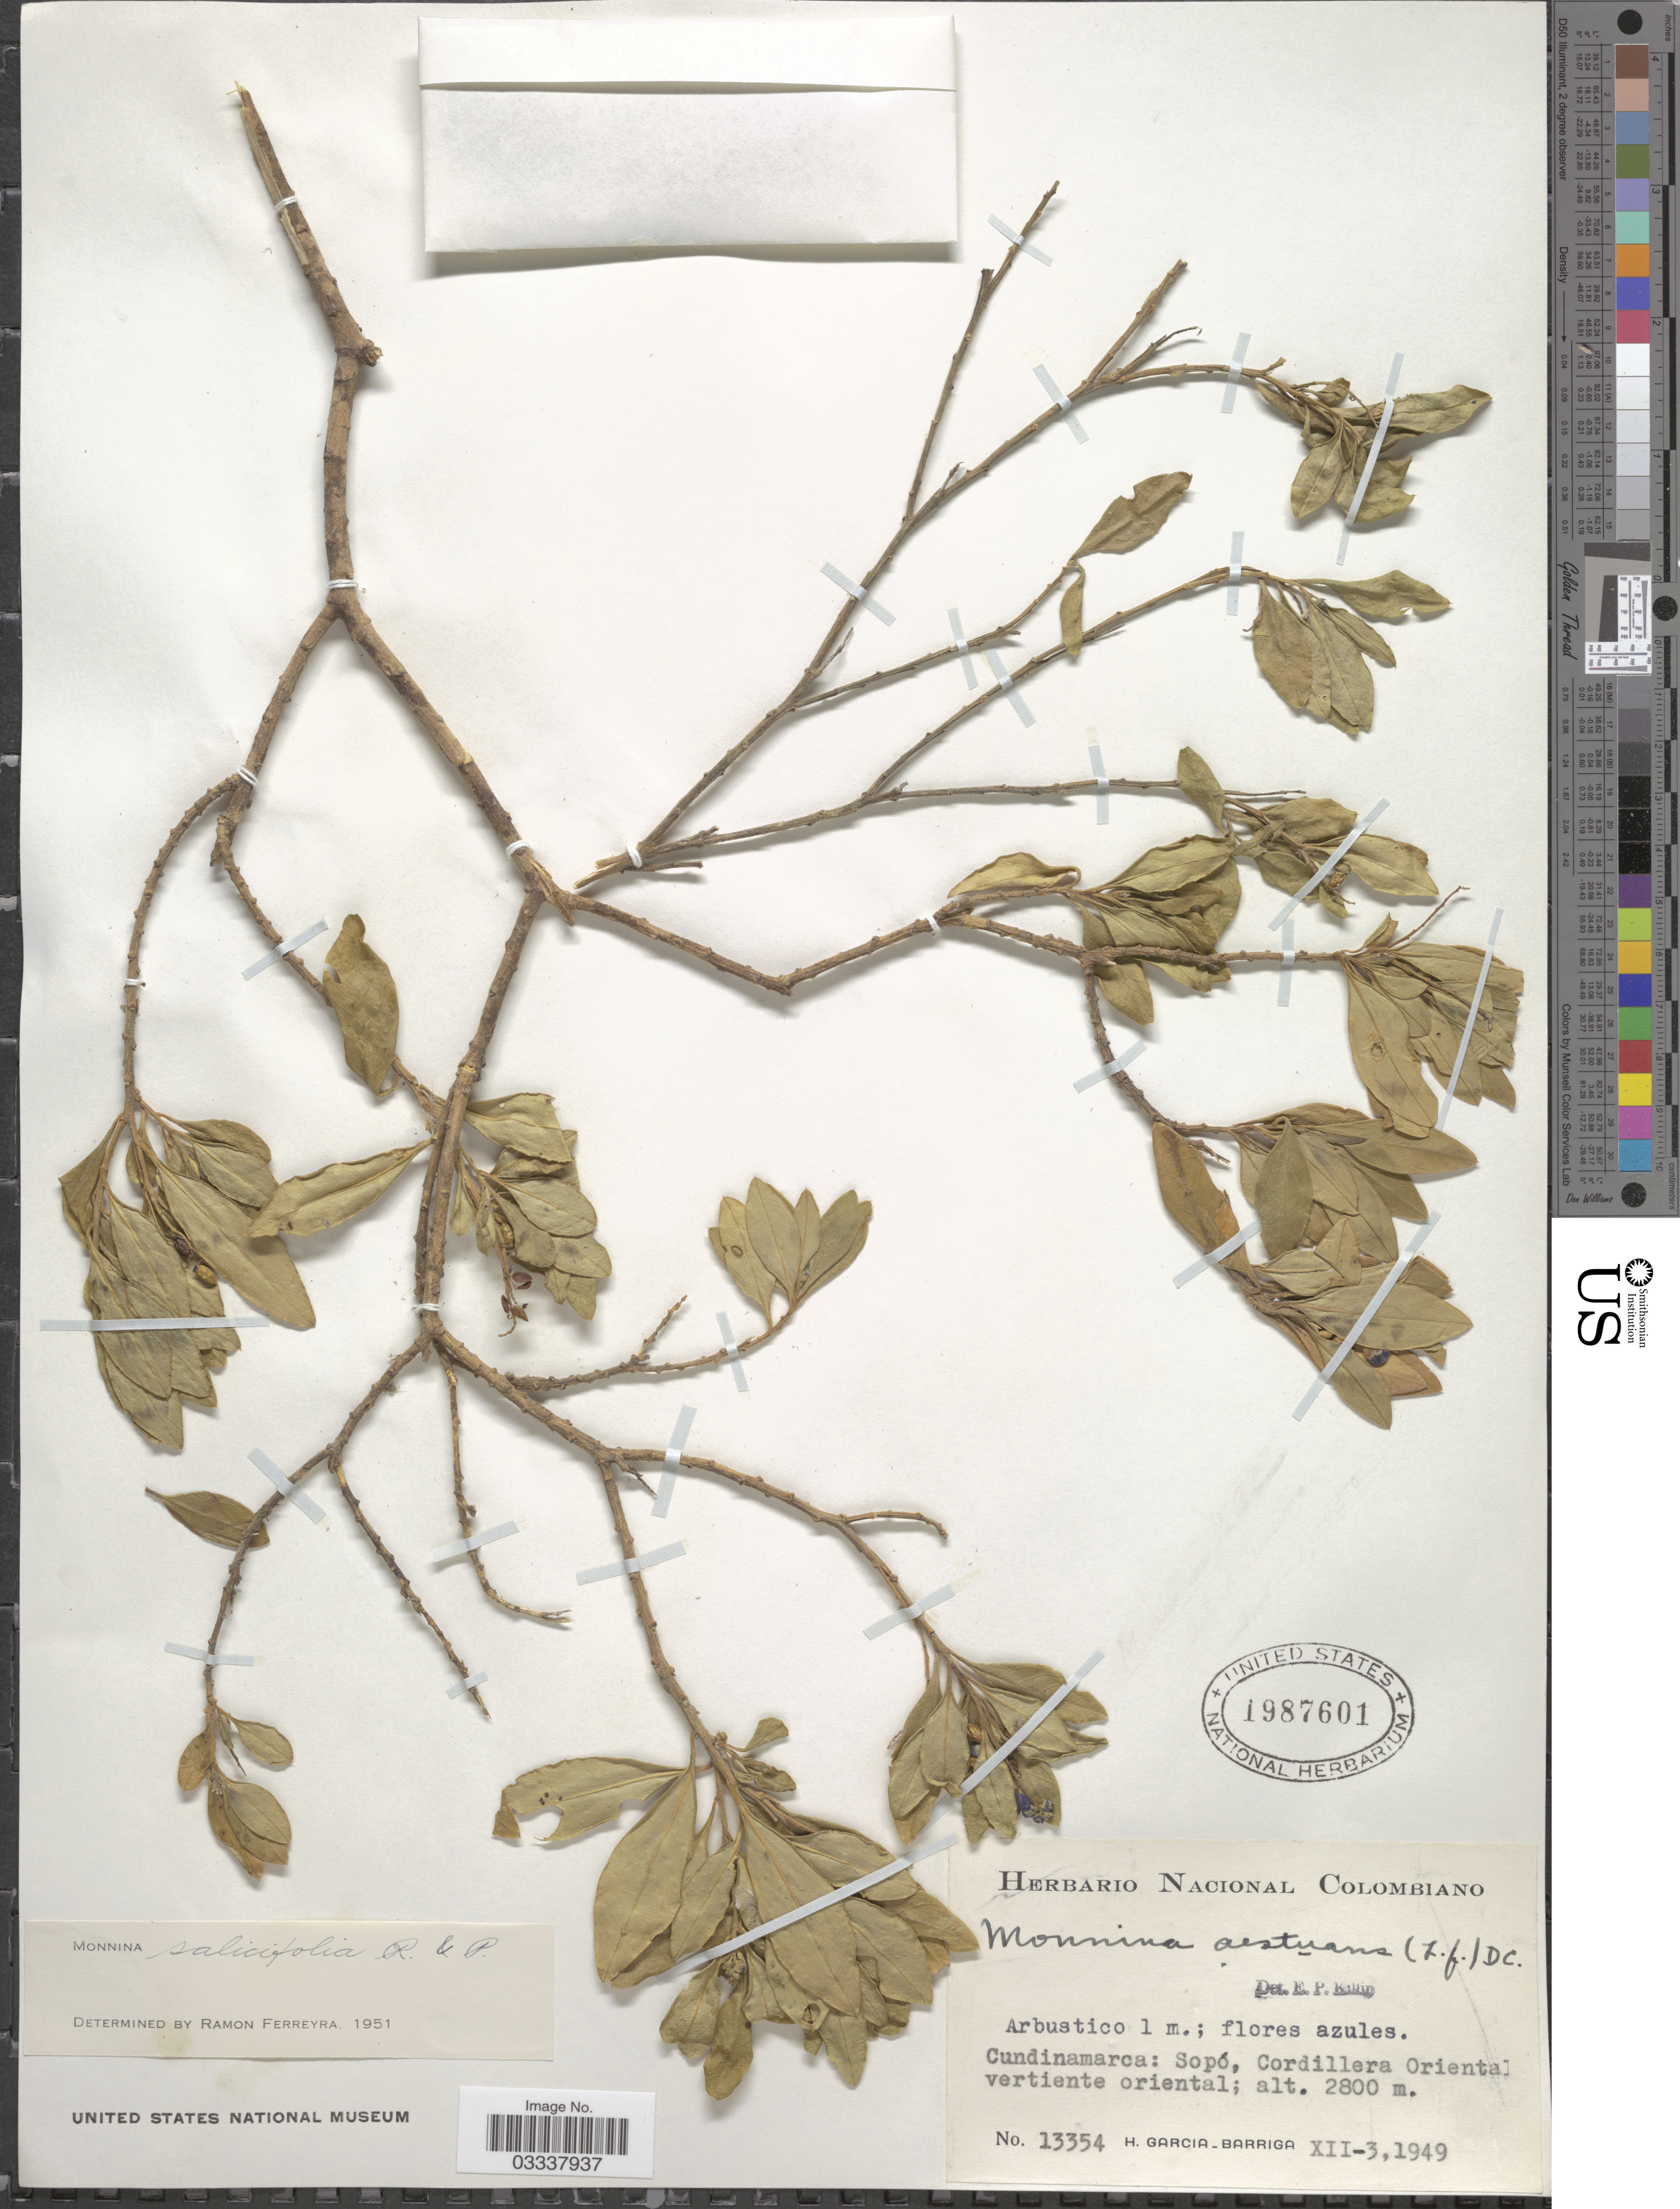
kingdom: Plantae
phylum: Tracheophyta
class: Magnoliopsida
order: Fabales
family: Polygalaceae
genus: Monnina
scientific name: Monnina salicifolia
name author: Ruiz & Pav.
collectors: H. García Barriga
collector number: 13354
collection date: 1949-12-03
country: Colombia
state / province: Cundinamarca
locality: Sopó, Cordillera Oriental vertiente oriental.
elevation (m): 2800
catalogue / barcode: US 1987601